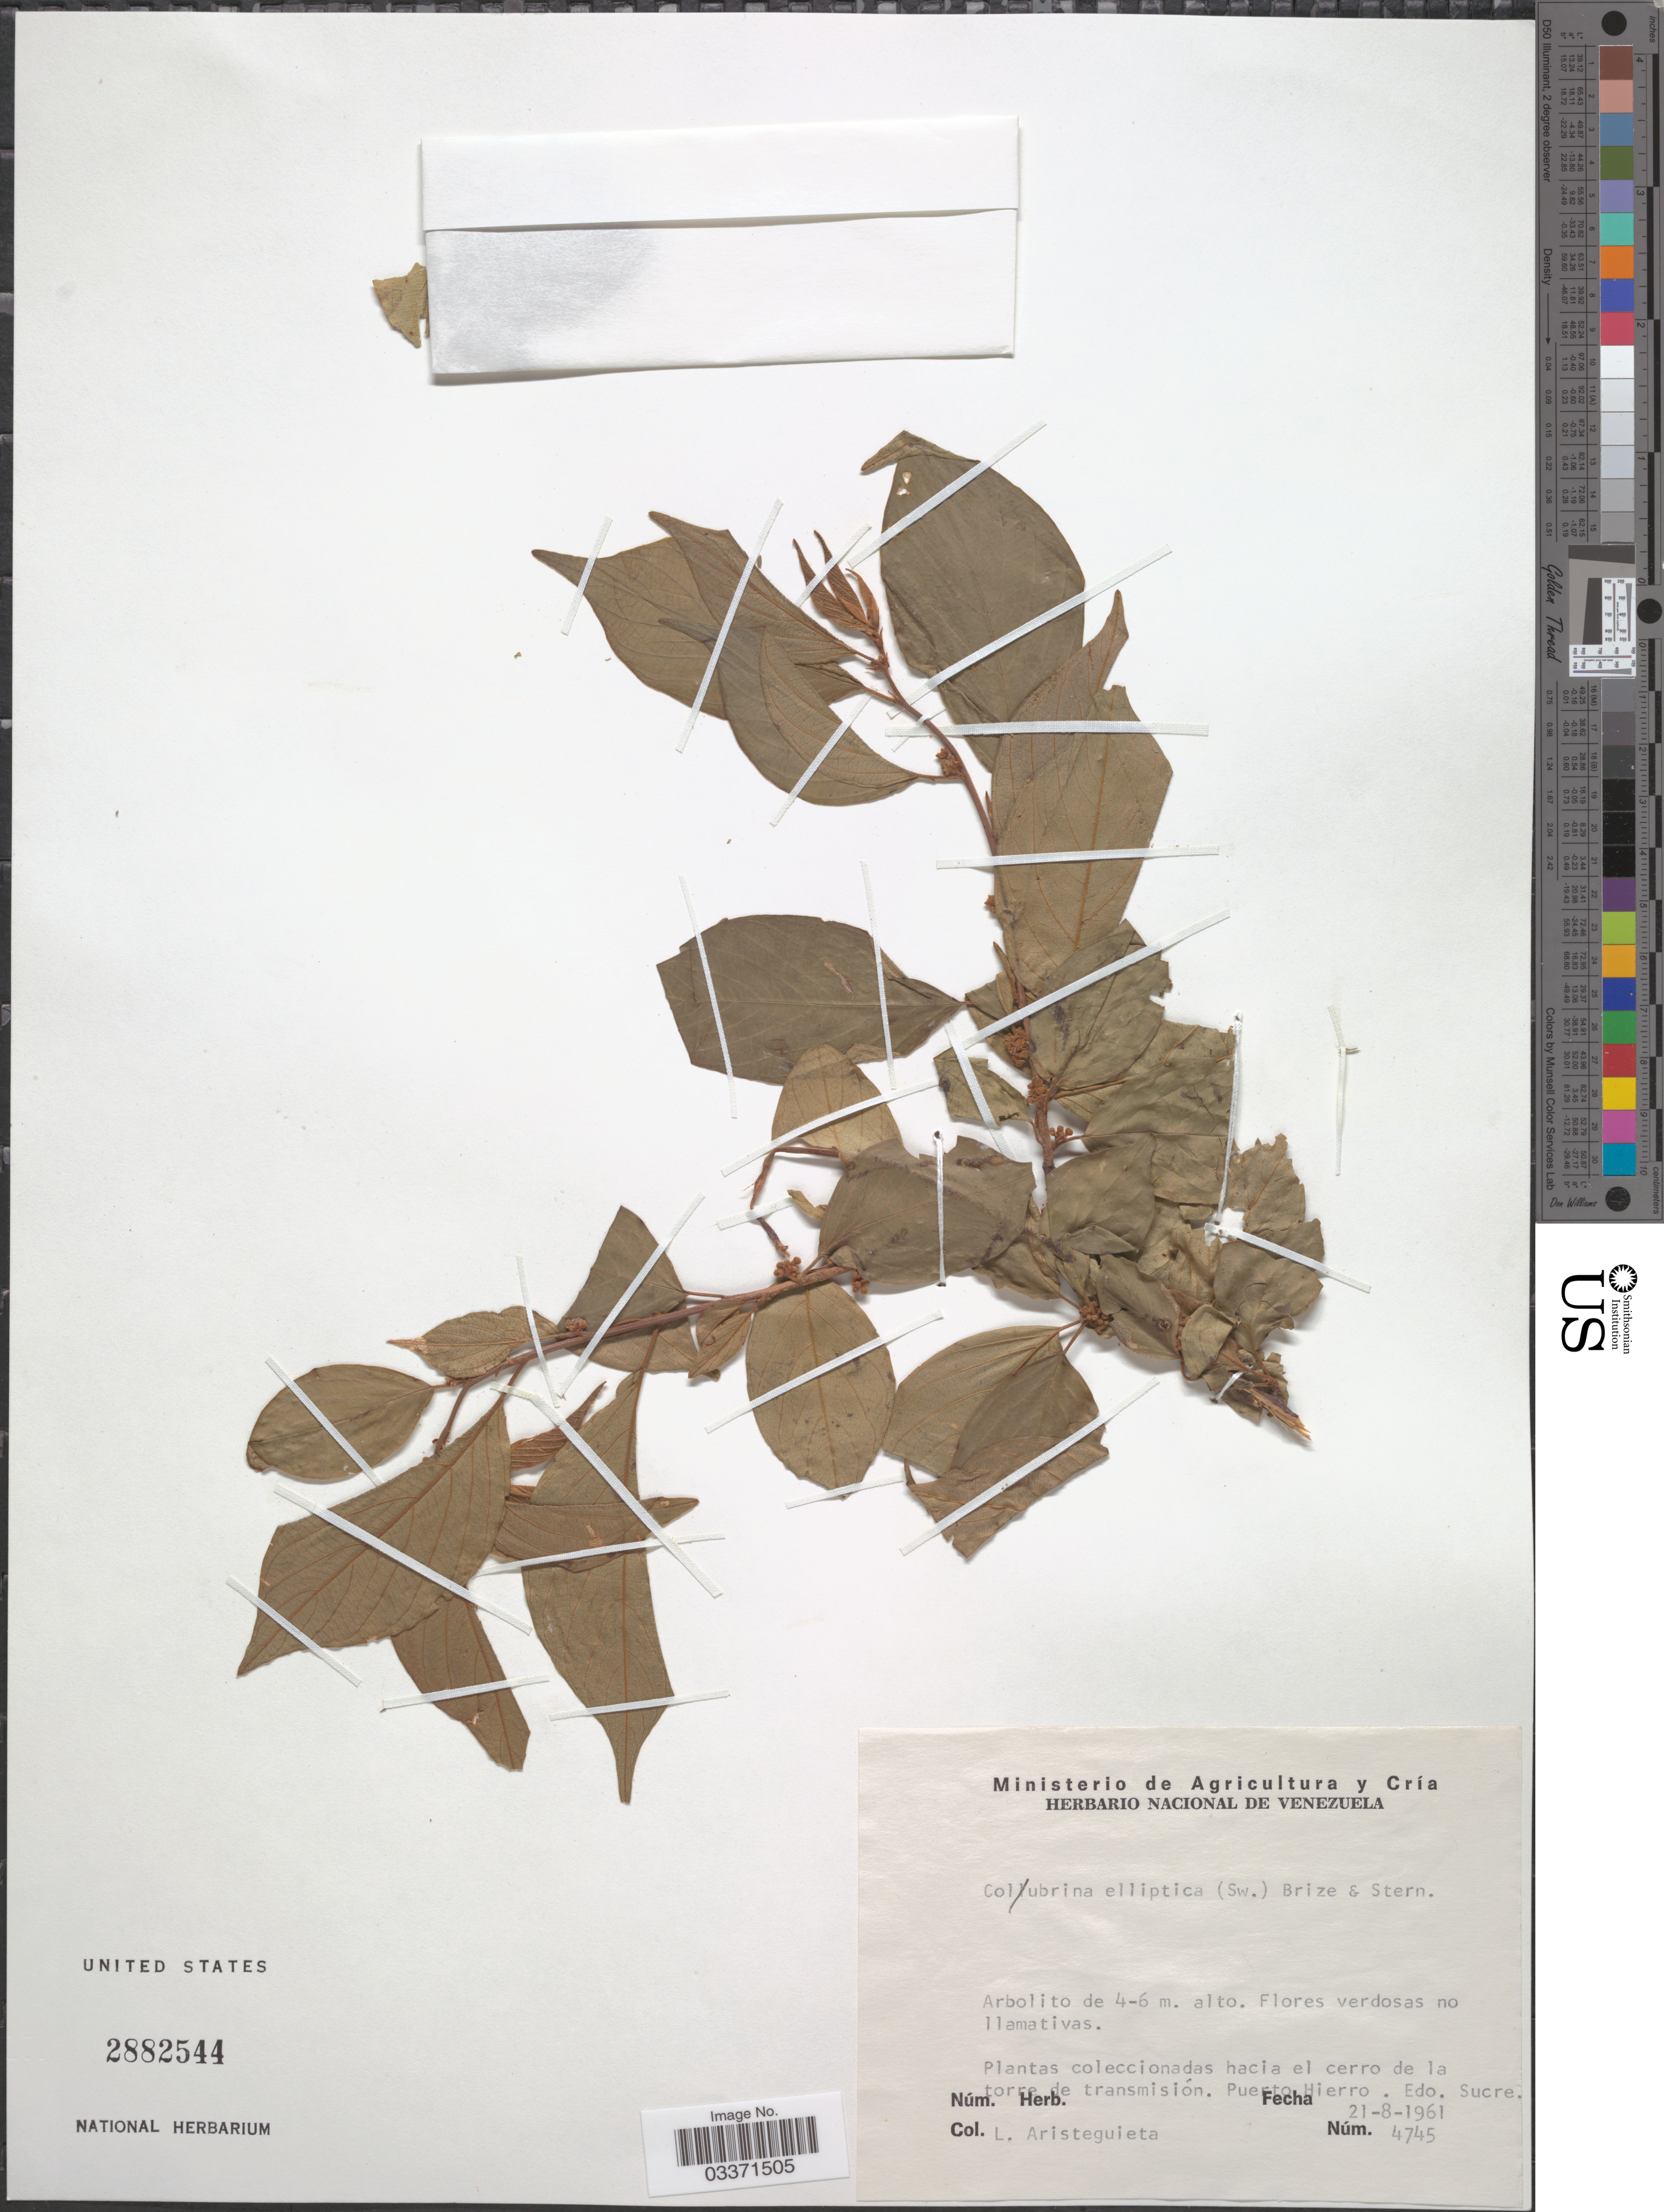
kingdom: Plantae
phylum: Tracheophyta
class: Magnoliopsida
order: Rosales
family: Rhamnaceae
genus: Colubrina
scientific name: Colubrina elliptica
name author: (Sw.) Brizicky & W.L. Stern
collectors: L. Aristeguieta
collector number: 4745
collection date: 1961-08-21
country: Venezuela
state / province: Sucre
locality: Hacia el cerro de la torre de transmisión. Puerto Hierro.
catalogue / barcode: US 2882544